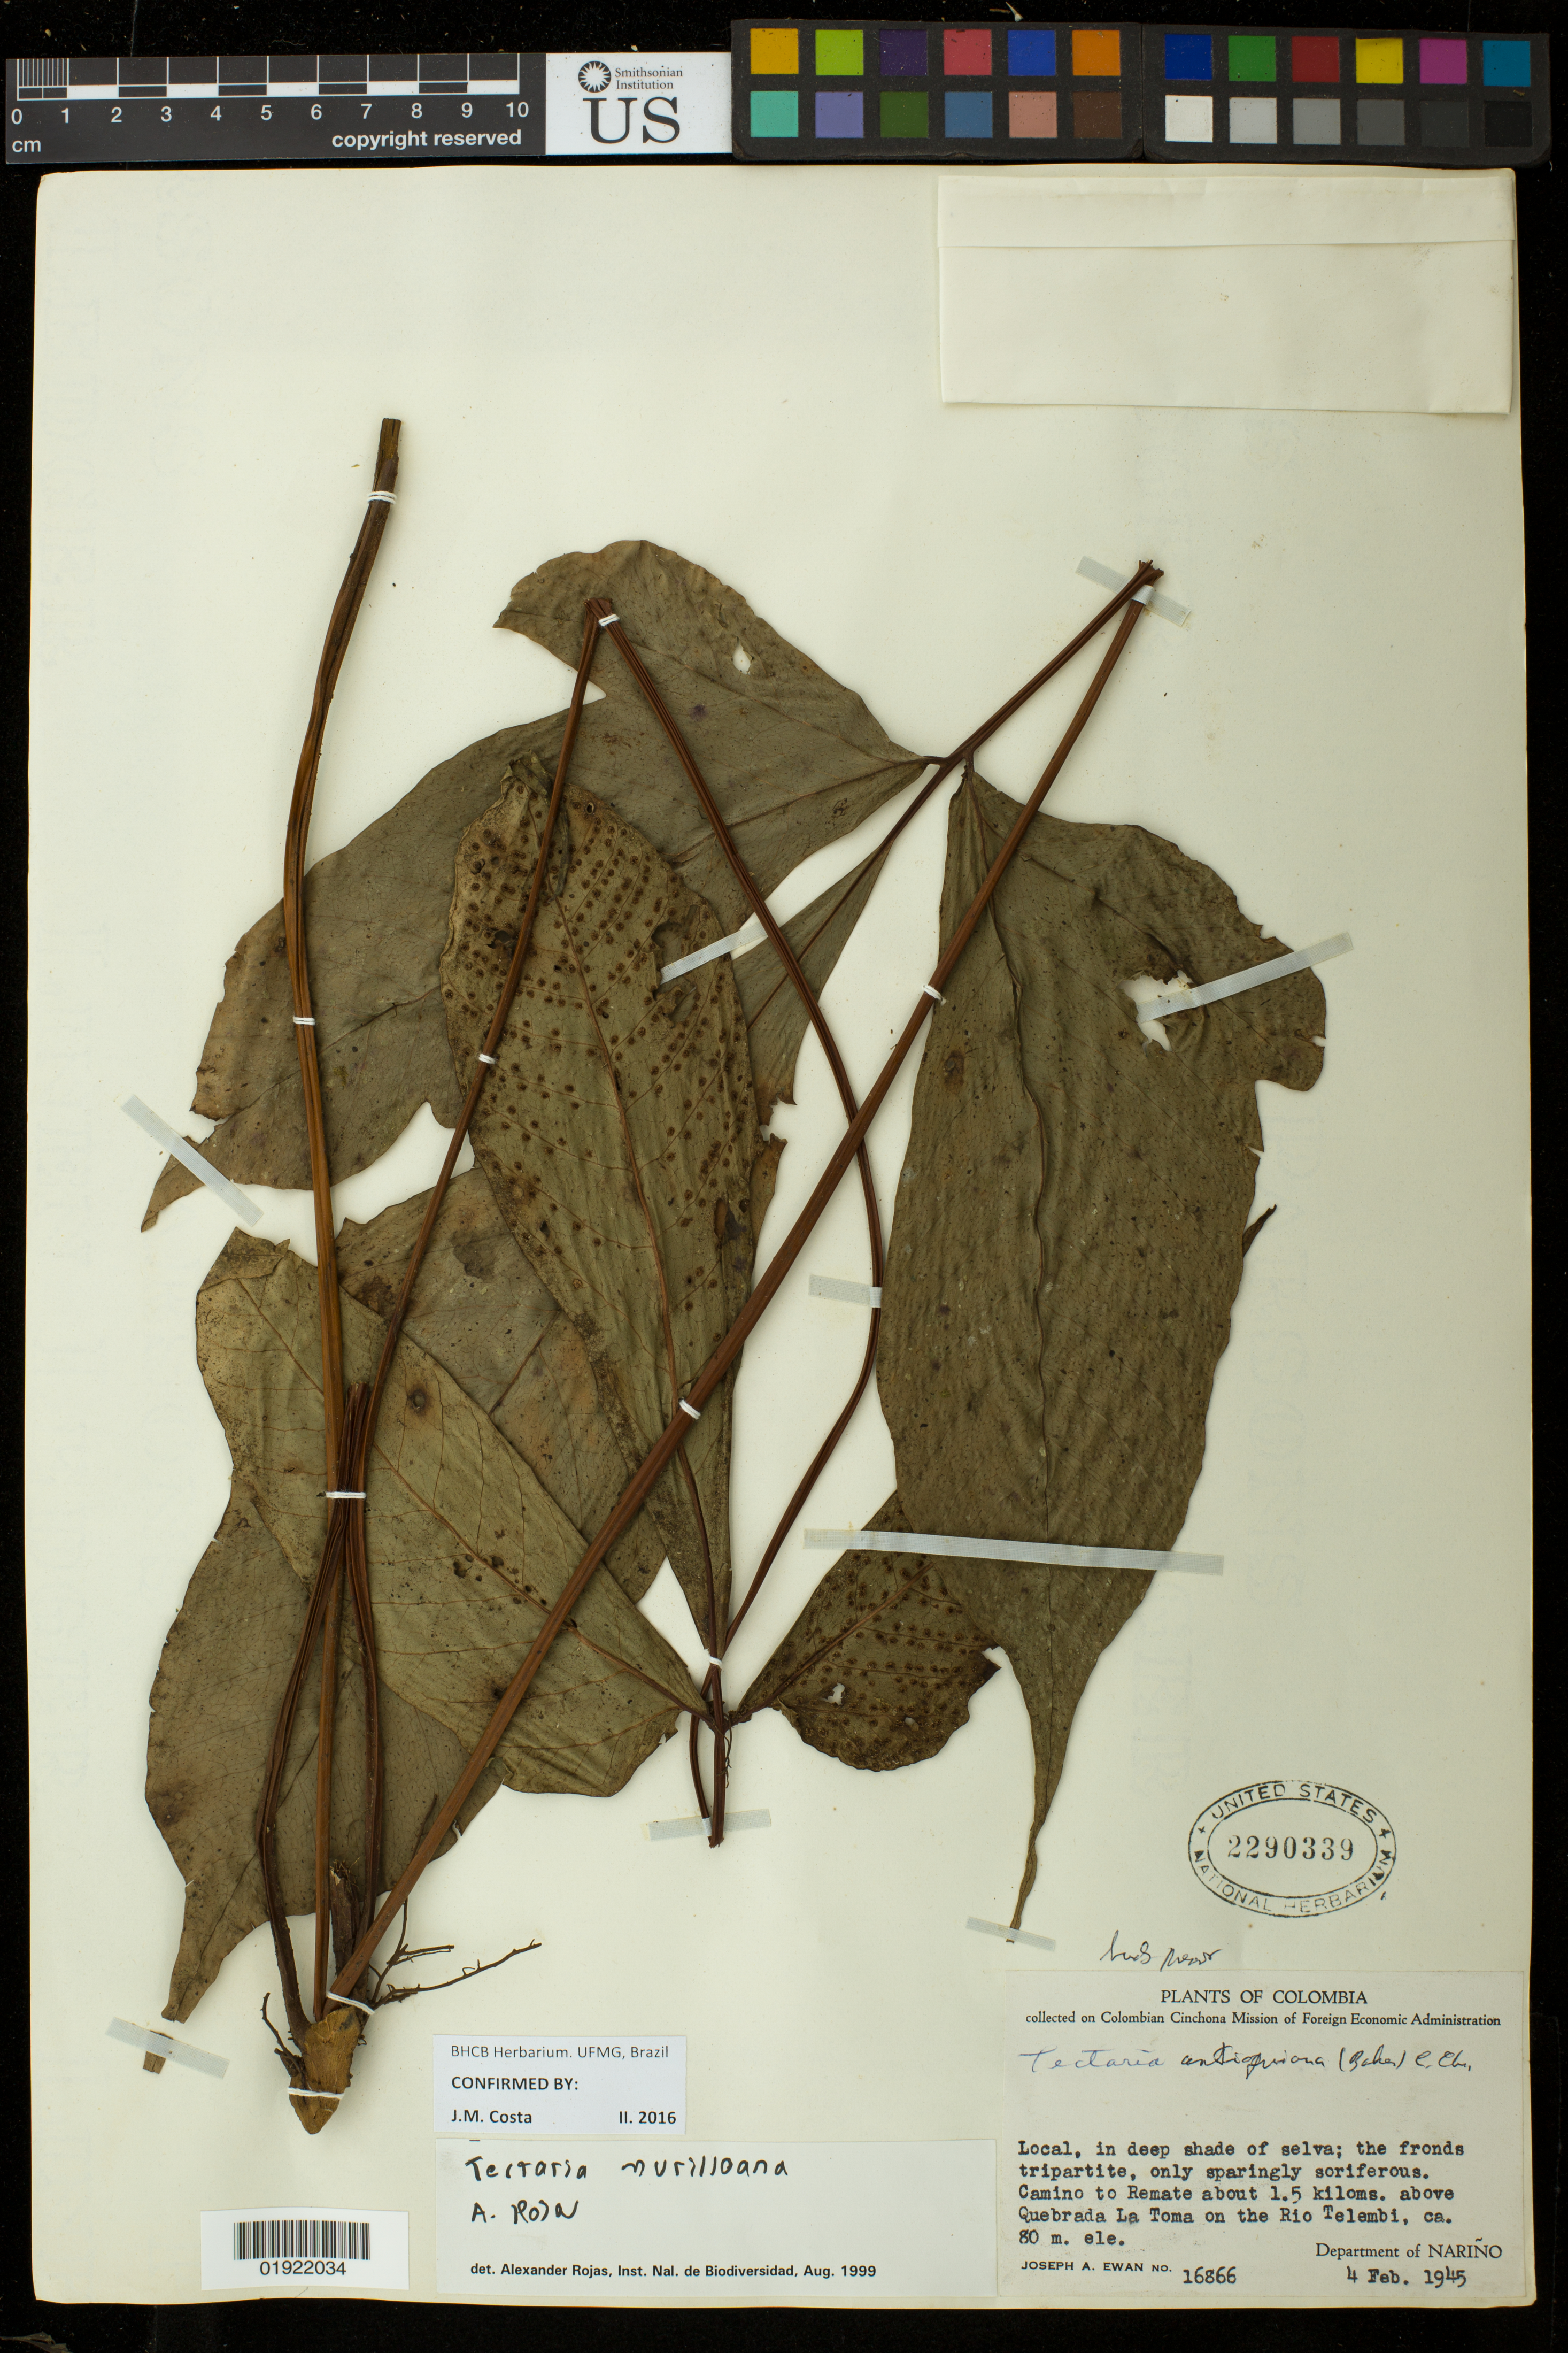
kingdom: Plantae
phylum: Tracheophyta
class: Polypodiopsida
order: Polypodiales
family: Tectariaceae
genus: Tectaria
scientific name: Tectaria murilloana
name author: A. Rojas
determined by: Costa, J. M.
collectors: J. A. Ewan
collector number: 16866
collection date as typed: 4 Feb. 1945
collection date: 1945-02-04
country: Colombia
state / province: Nariño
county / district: La Tola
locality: Camino to Remate about 1.5 kiloms. above Quebrada La Toma on the Rio Telembi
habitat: in deep shade of selva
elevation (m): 80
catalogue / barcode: US 2290339